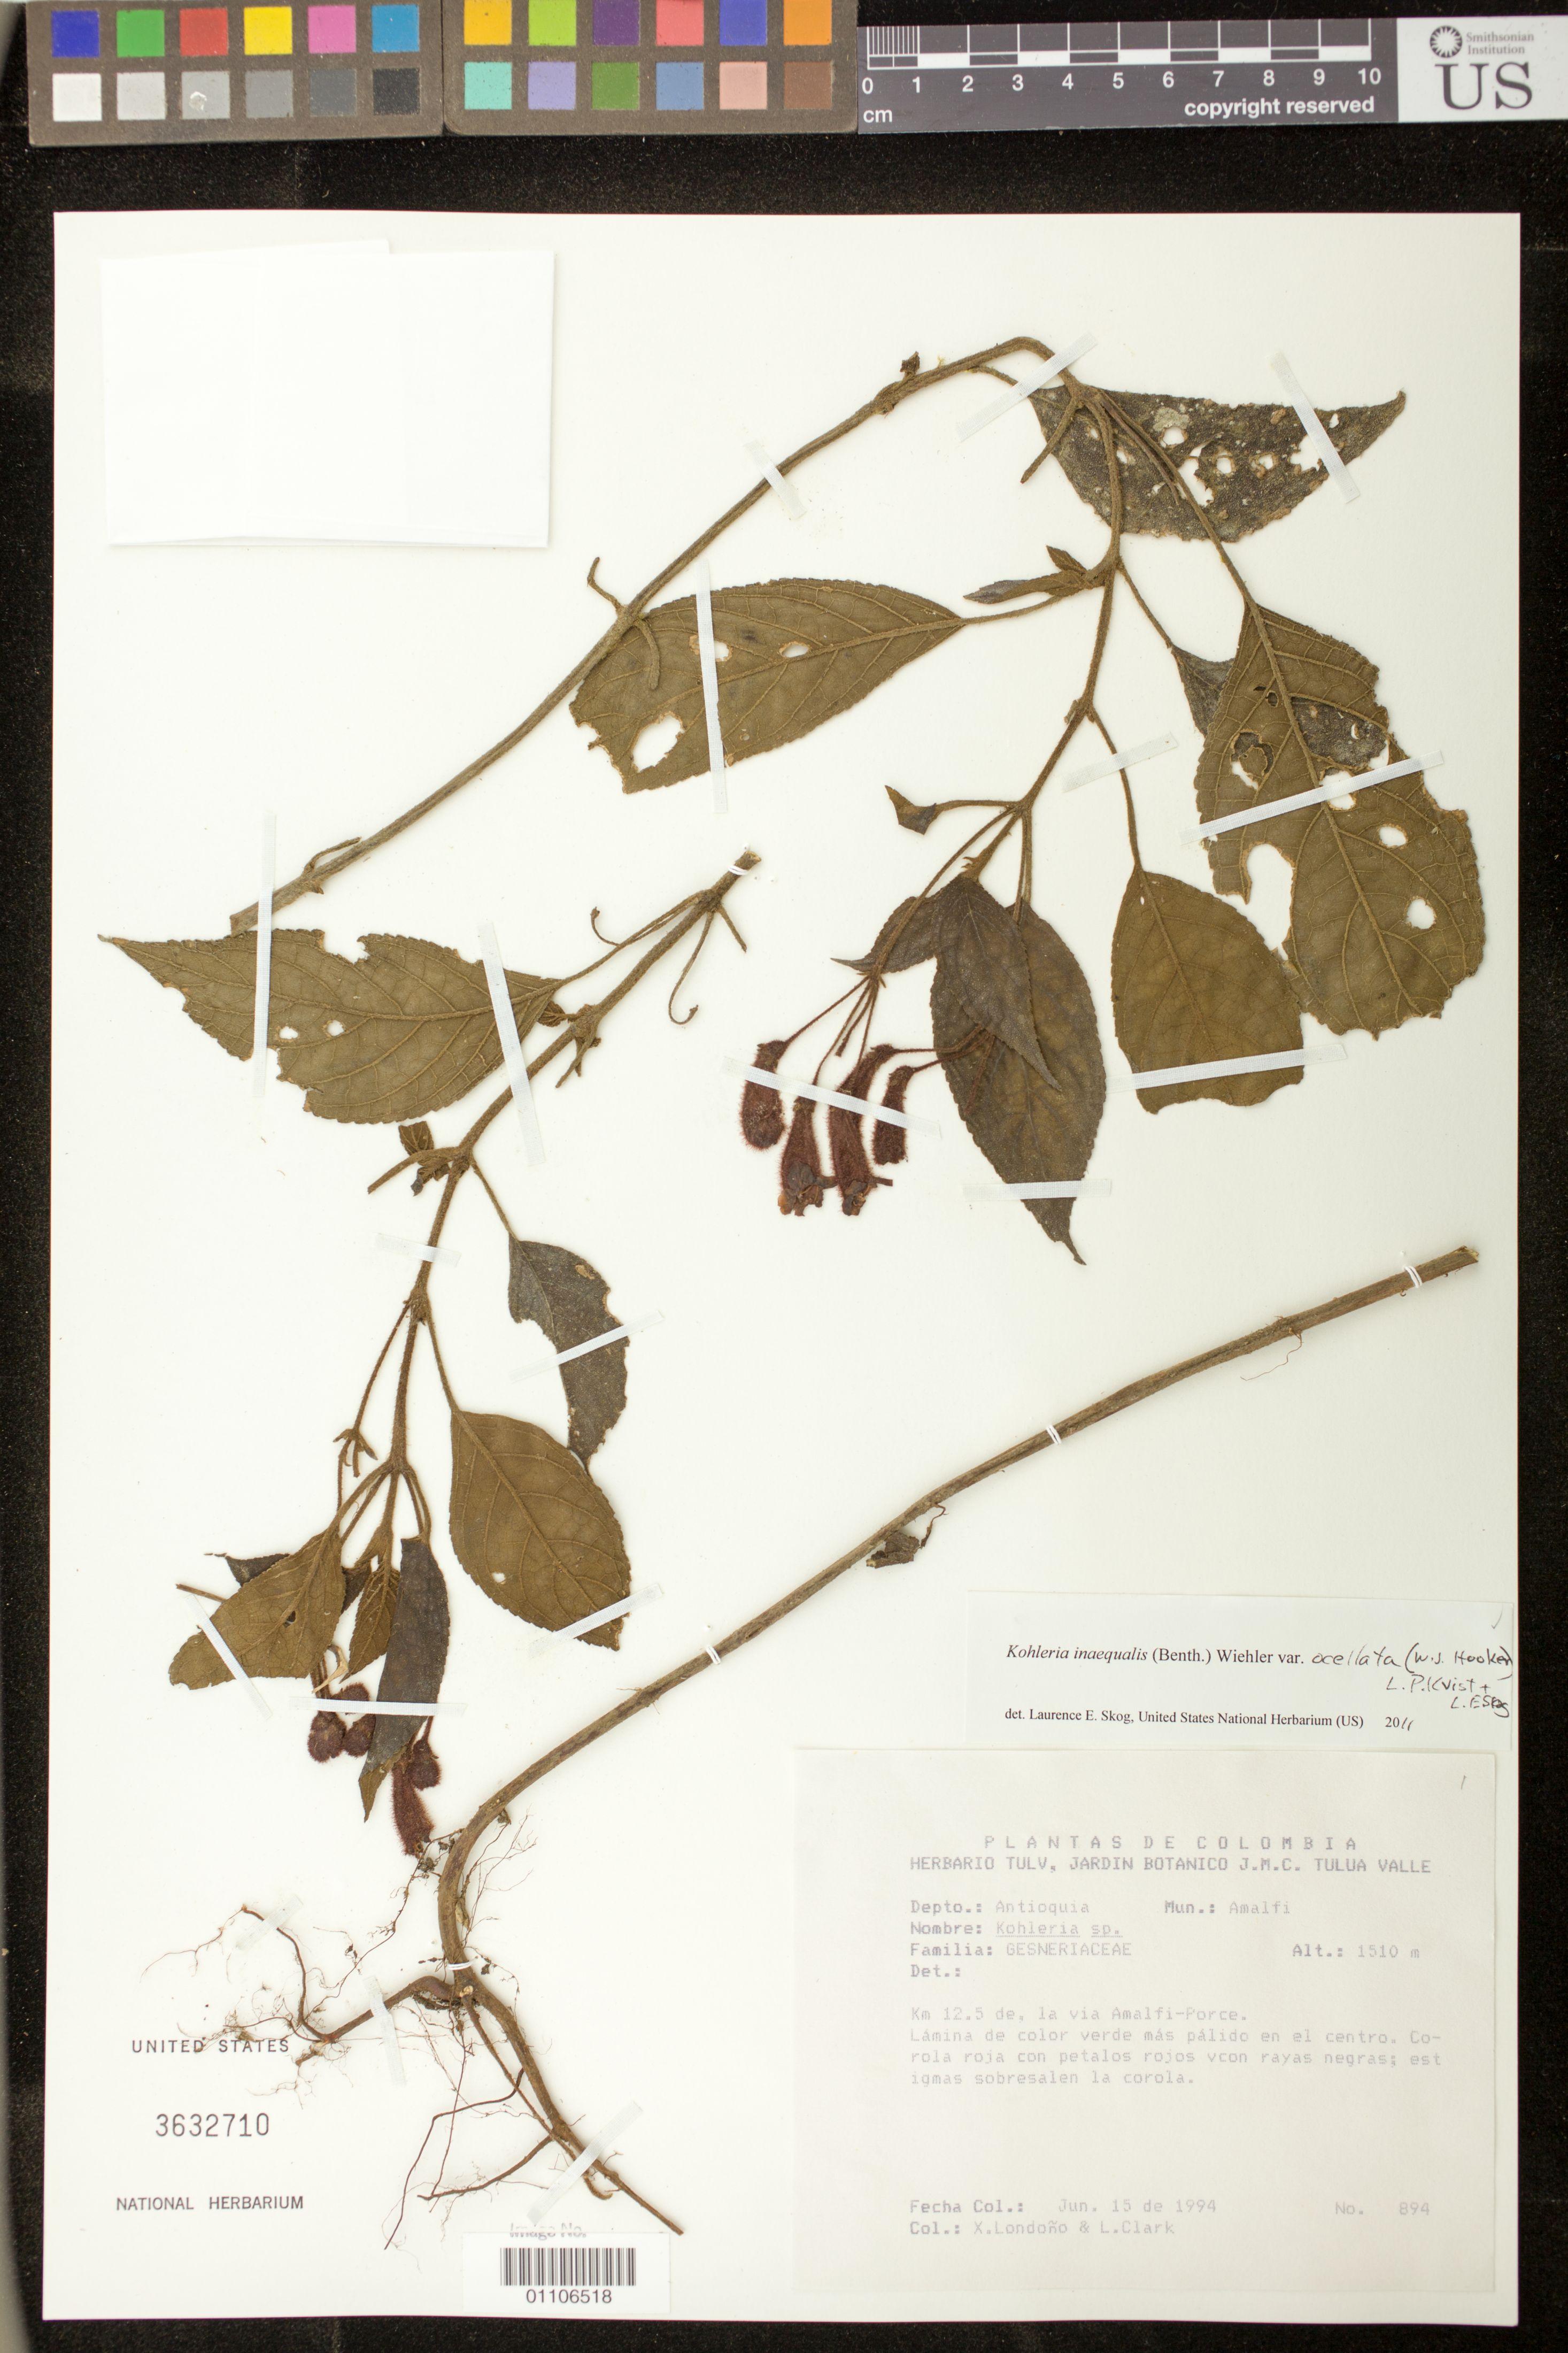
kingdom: Plantae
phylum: Tracheophyta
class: Magnoliopsida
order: Lamiales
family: Gesneriaceae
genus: Kohleria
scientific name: Kohleria inaequalis var. ocellata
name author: (Hook.) L.P. Kvist & L.E. Skog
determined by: Skog, Laurence E.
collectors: X. Londoño & L. Clark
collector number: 894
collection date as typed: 15 Jun 1994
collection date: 1994-06-15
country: Colombia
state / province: Antioquia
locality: Depto. Antioquia, Mun. Amalfi, km 12.5 de la via Amalfi-Porce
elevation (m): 1510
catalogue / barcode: US 3632710